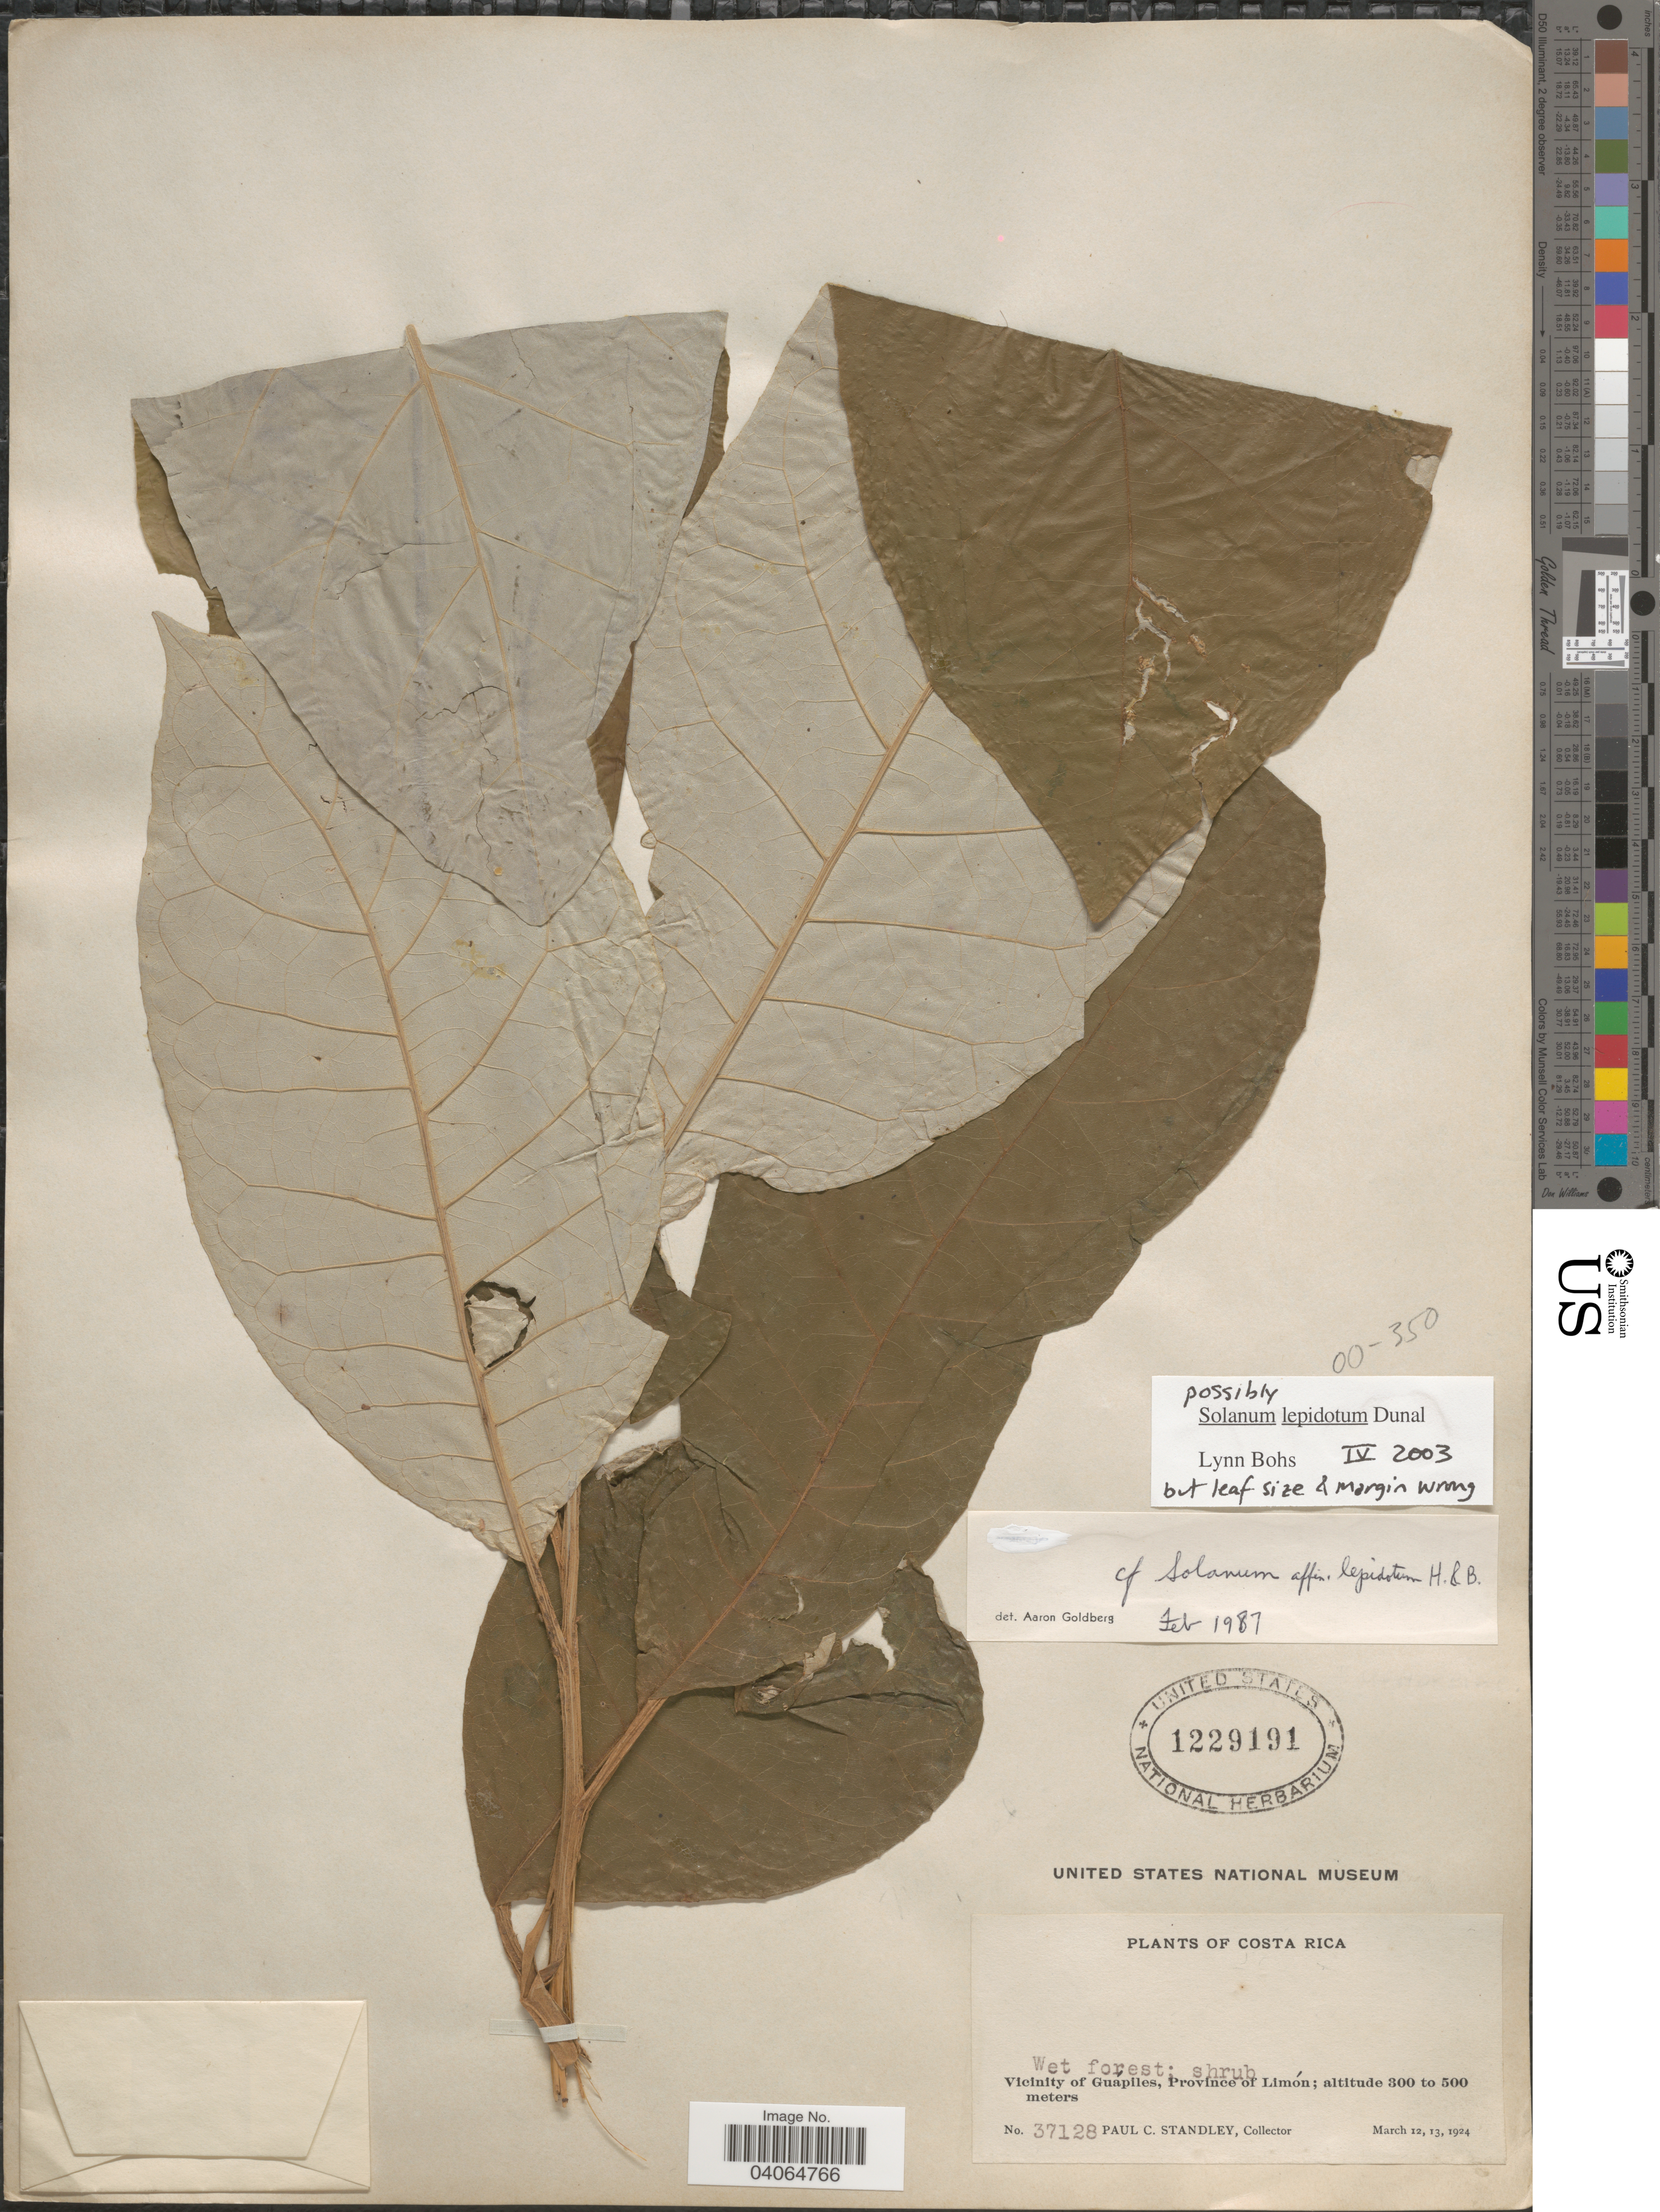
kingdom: Plantae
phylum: Tracheophyta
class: Magnoliopsida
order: Solanales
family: Solanaceae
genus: Solanum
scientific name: Solanum lepidotum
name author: Humb. & Bonpl. ex Dunal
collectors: P. C. Standley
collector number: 37128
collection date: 1924-03-12/1924-03-13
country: Costa Rica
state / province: Limón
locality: Vicinity of Guápiles.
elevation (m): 300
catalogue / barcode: US 1229191